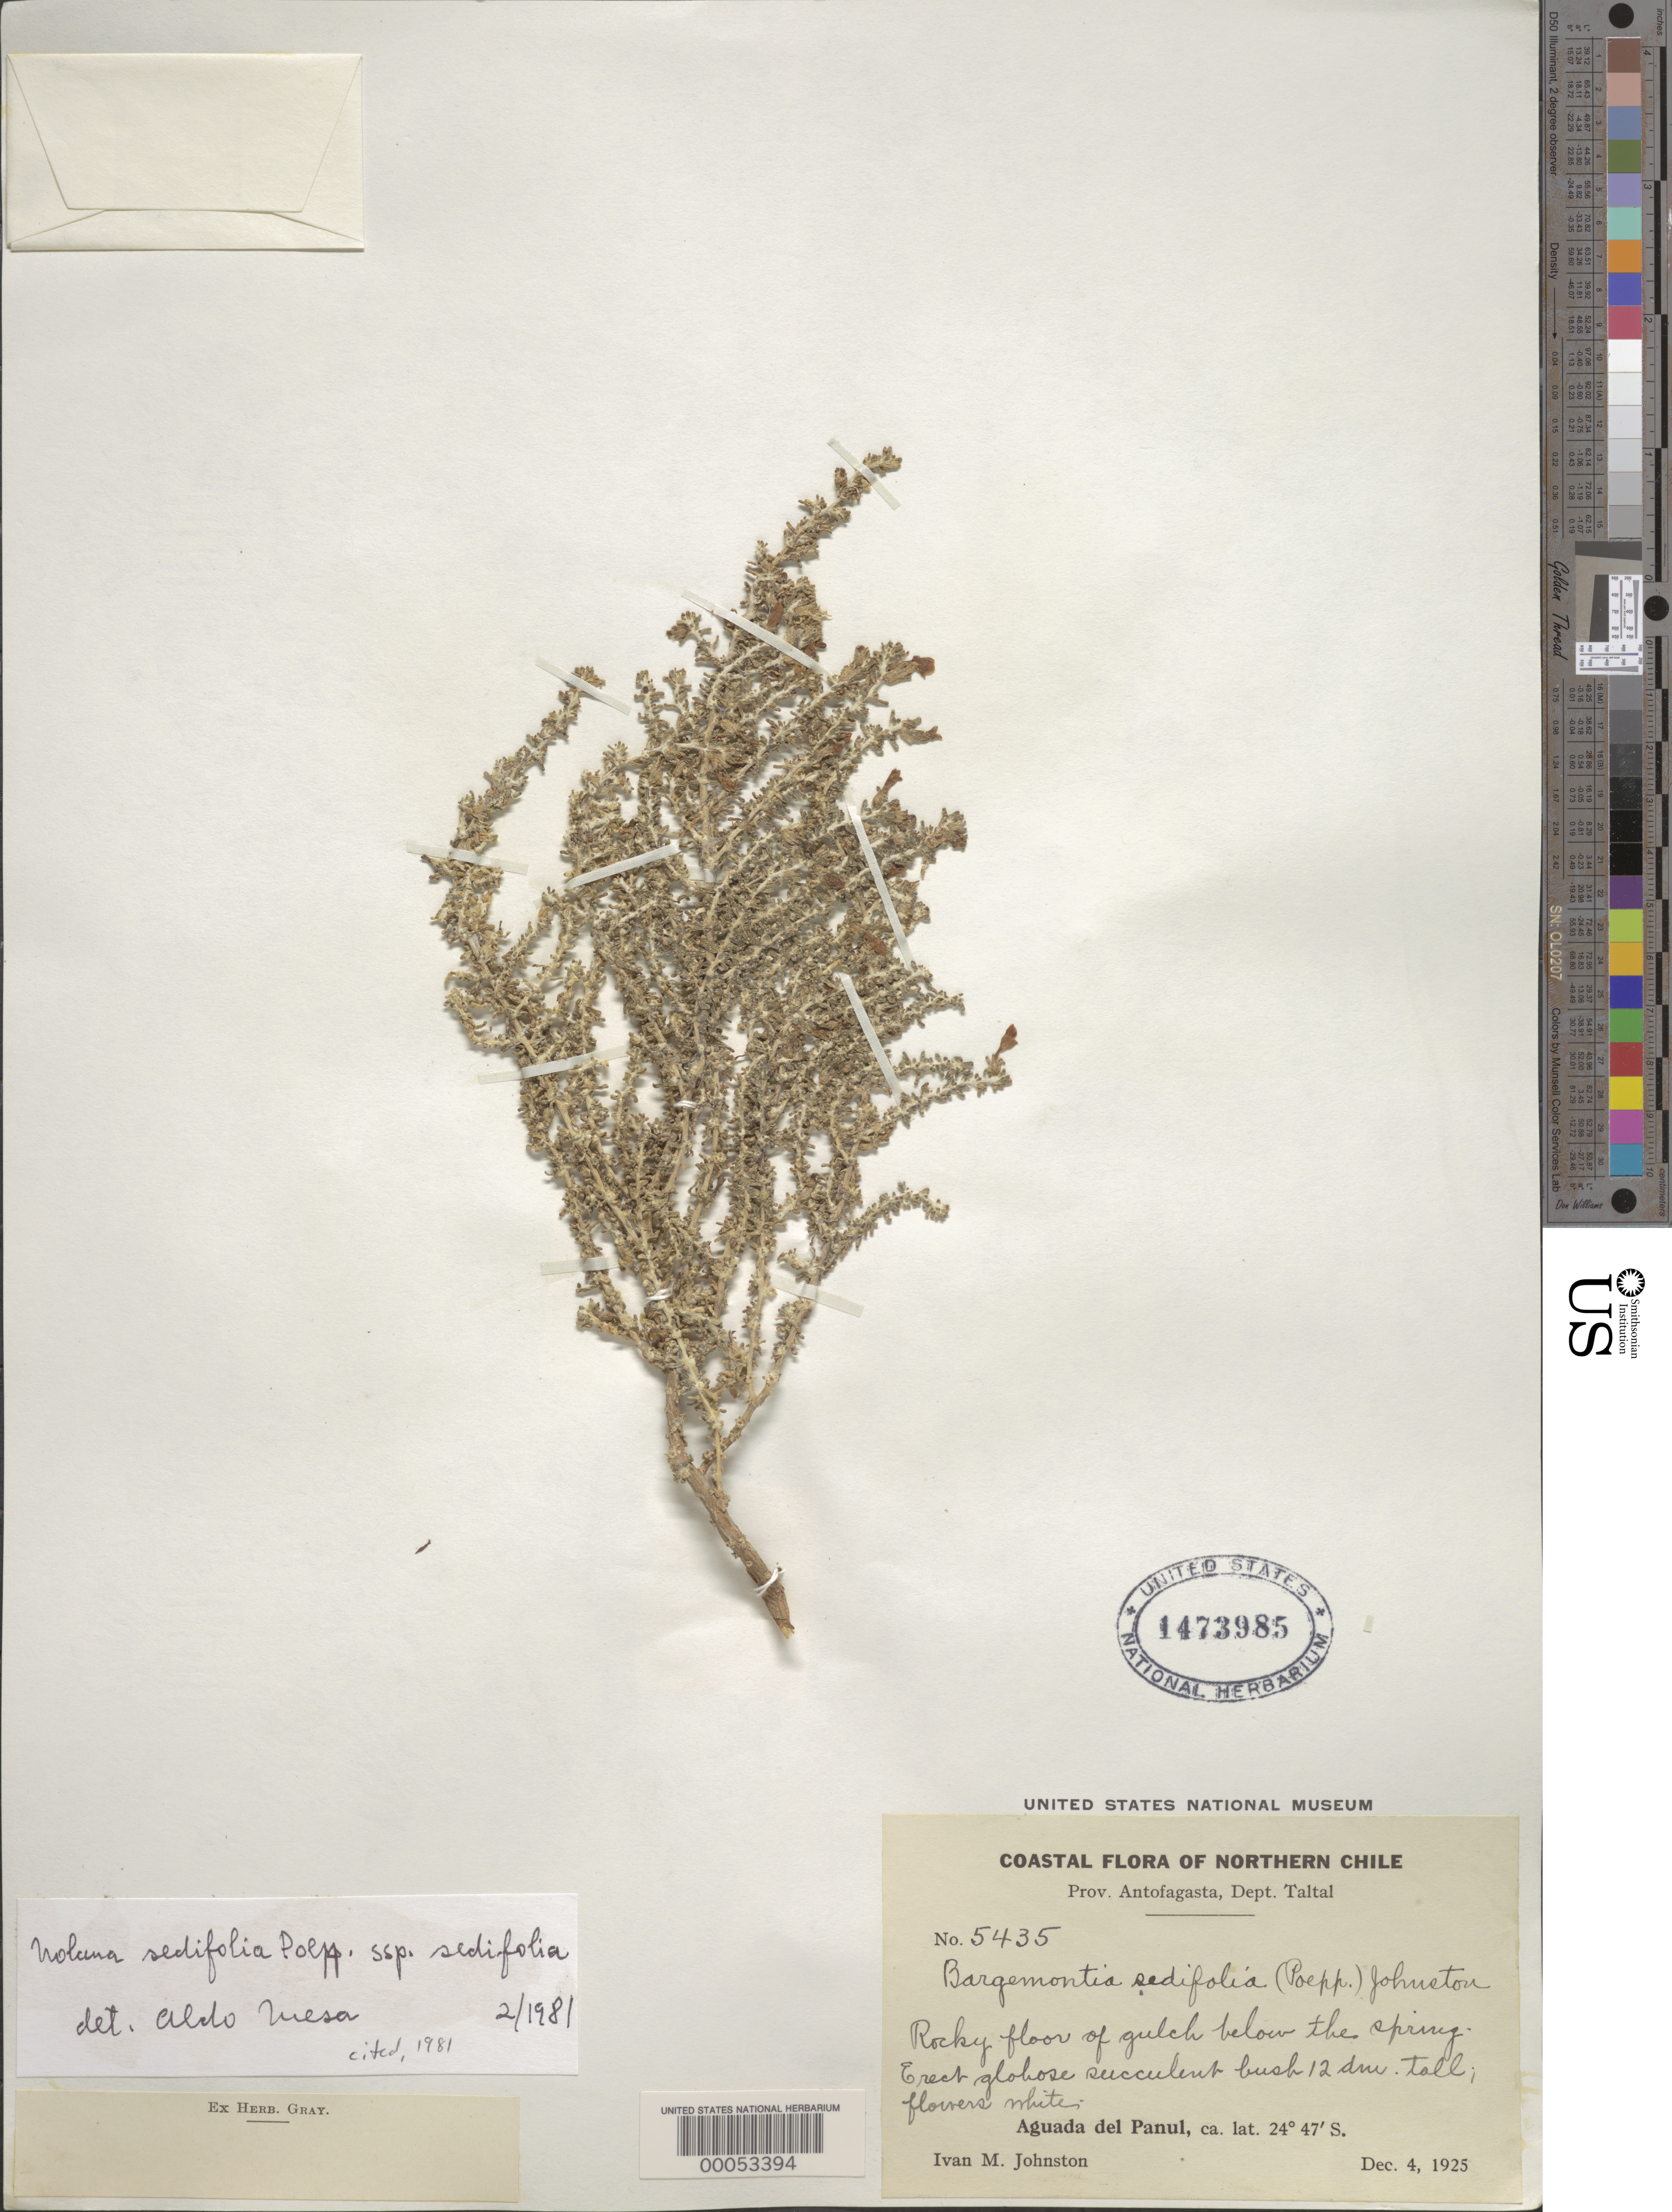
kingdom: Plantae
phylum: Tracheophyta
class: Magnoliopsida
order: Solanales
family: Solanaceae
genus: Nolana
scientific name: Nolana sedifolia subsp. sedifolia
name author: Poepp.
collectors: I.M. Johnston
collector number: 5435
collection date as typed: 04 Dec 1925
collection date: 1925-12-04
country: Chile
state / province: Antofagasta (II)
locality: Taltal dept., aguada del panul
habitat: Rocky floor of gulch below the spring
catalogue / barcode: US 1473985